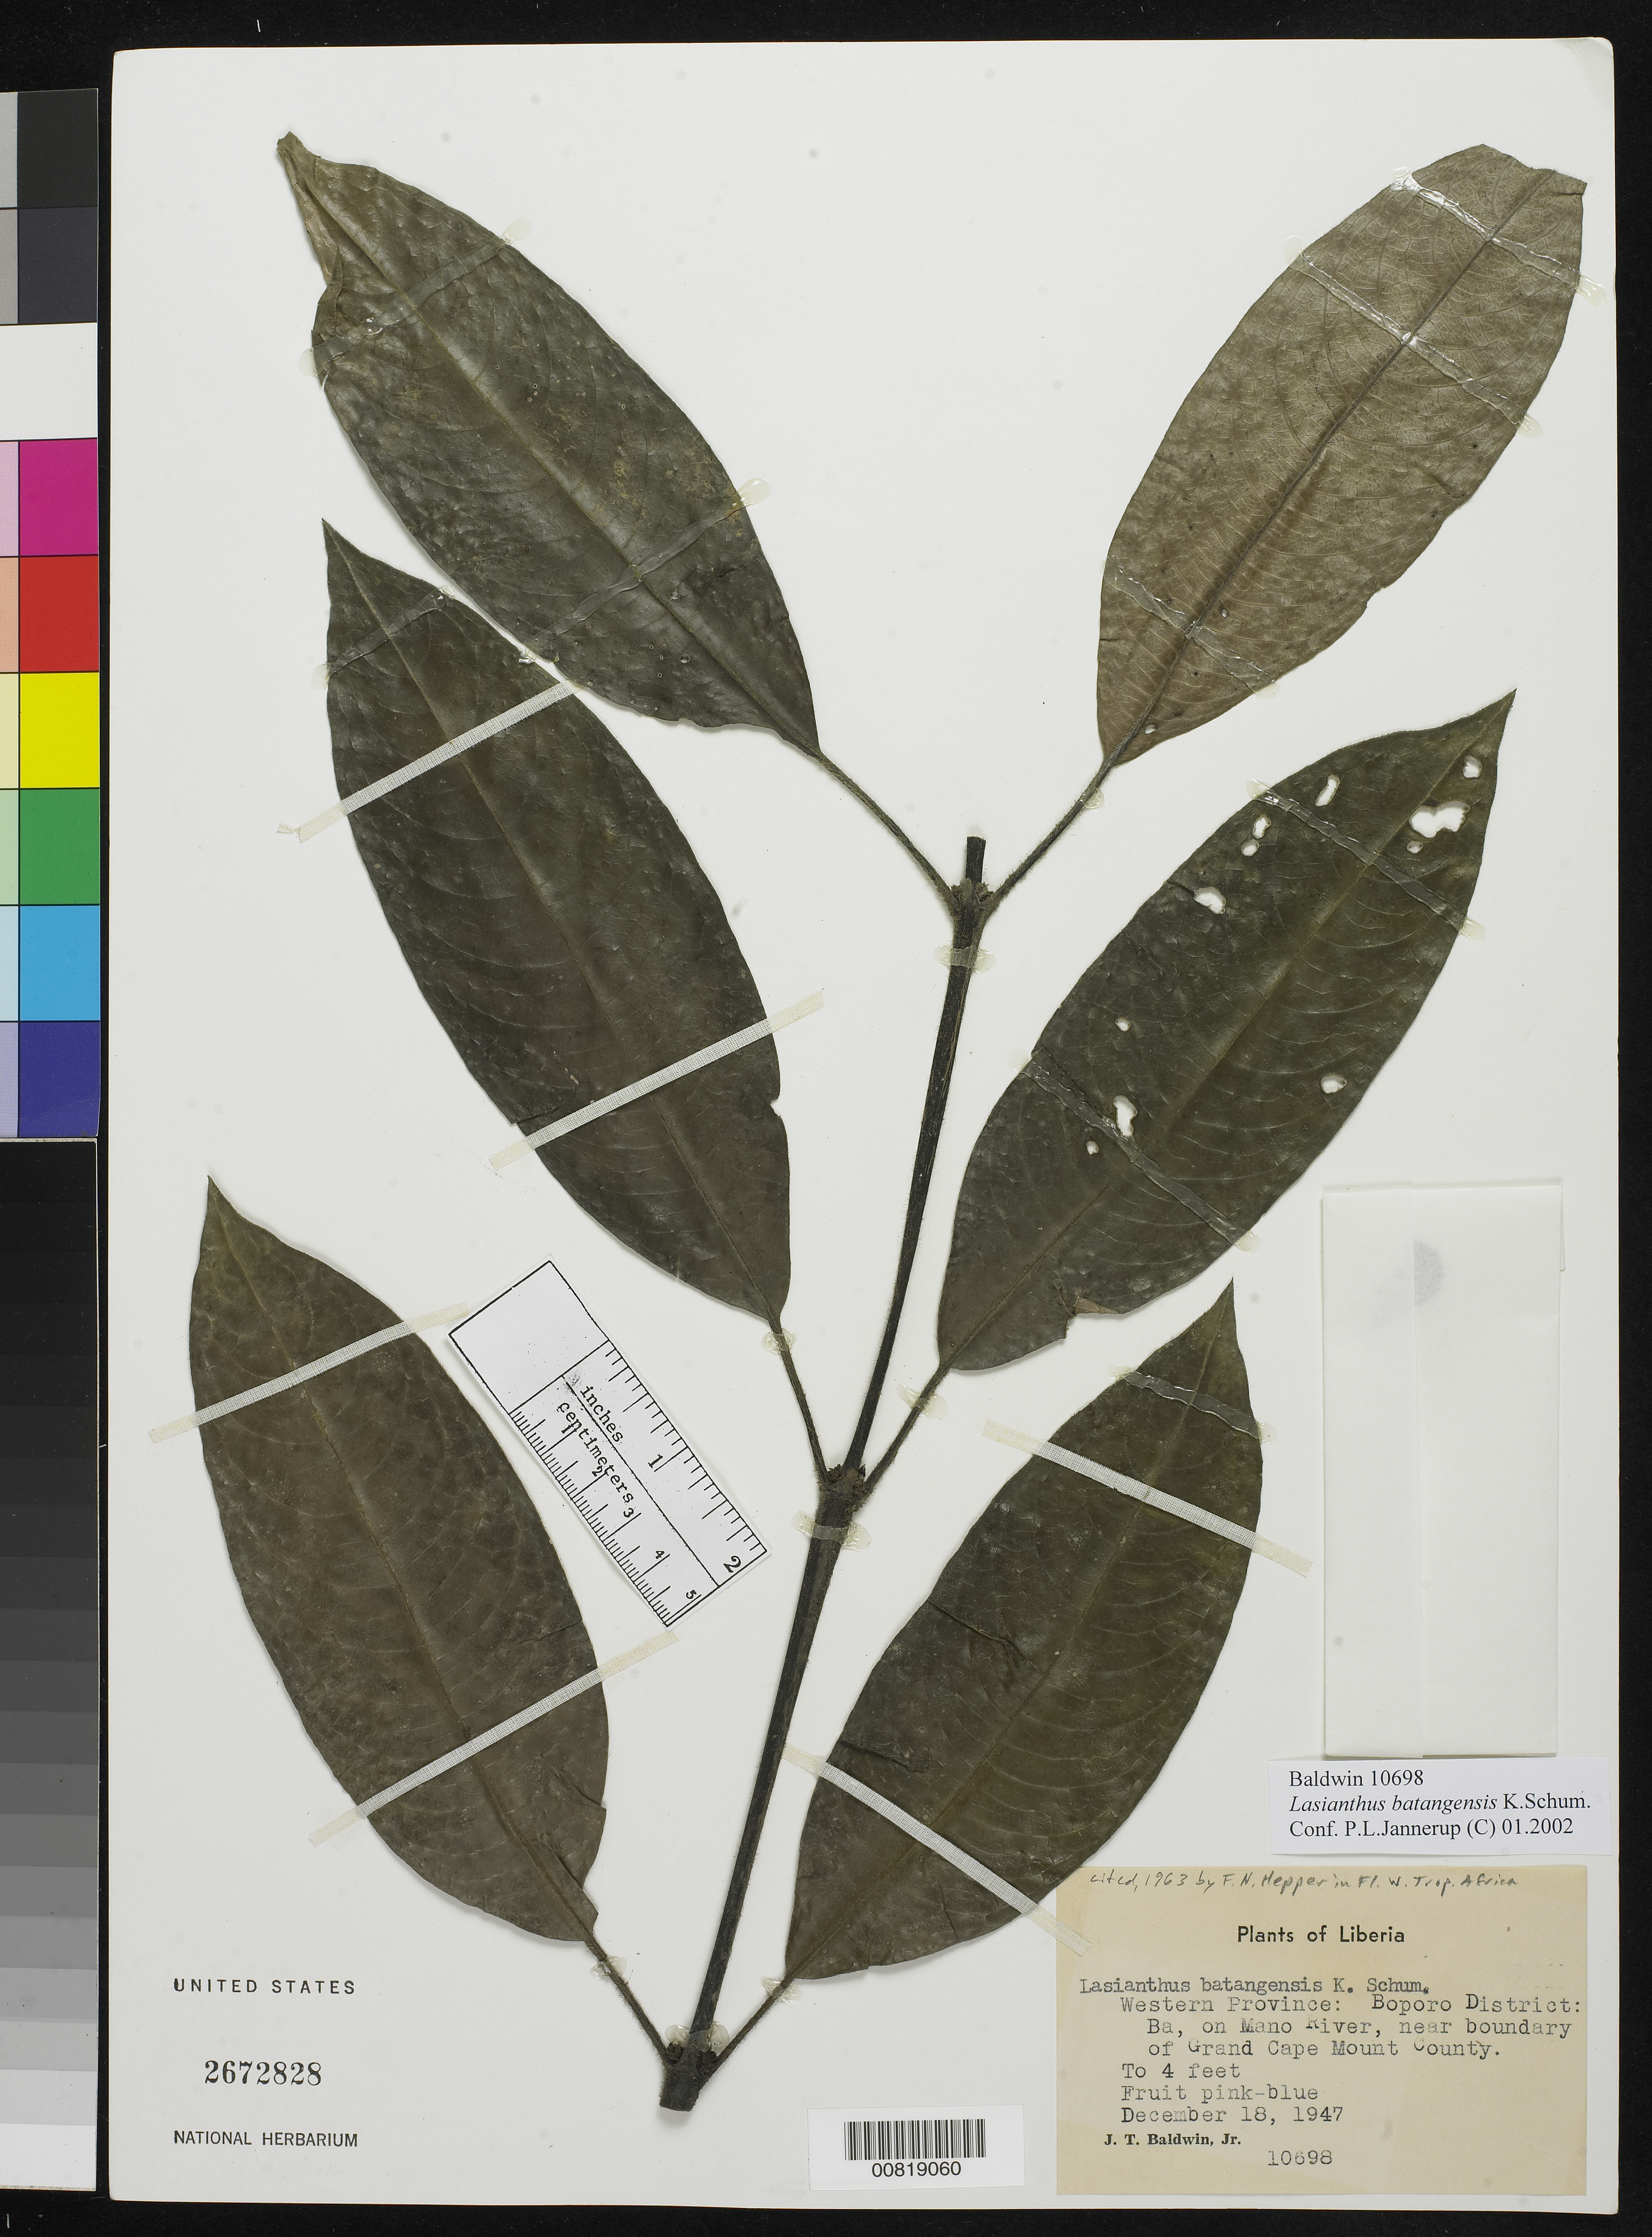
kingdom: Plantae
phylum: Tracheophyta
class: Magnoliopsida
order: Gentianales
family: Rubiaceae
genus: Lasianthus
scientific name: Lasianthus batagensis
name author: K. Schum.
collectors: J. T. Baldwin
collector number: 10698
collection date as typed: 18 Dec 1947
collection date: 1947-12-18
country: Liberia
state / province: Gbarpolu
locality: Western Province: Boporo District, Ba, on Mano River, near boundary of Grand Cape Mount County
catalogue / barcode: US 2672828